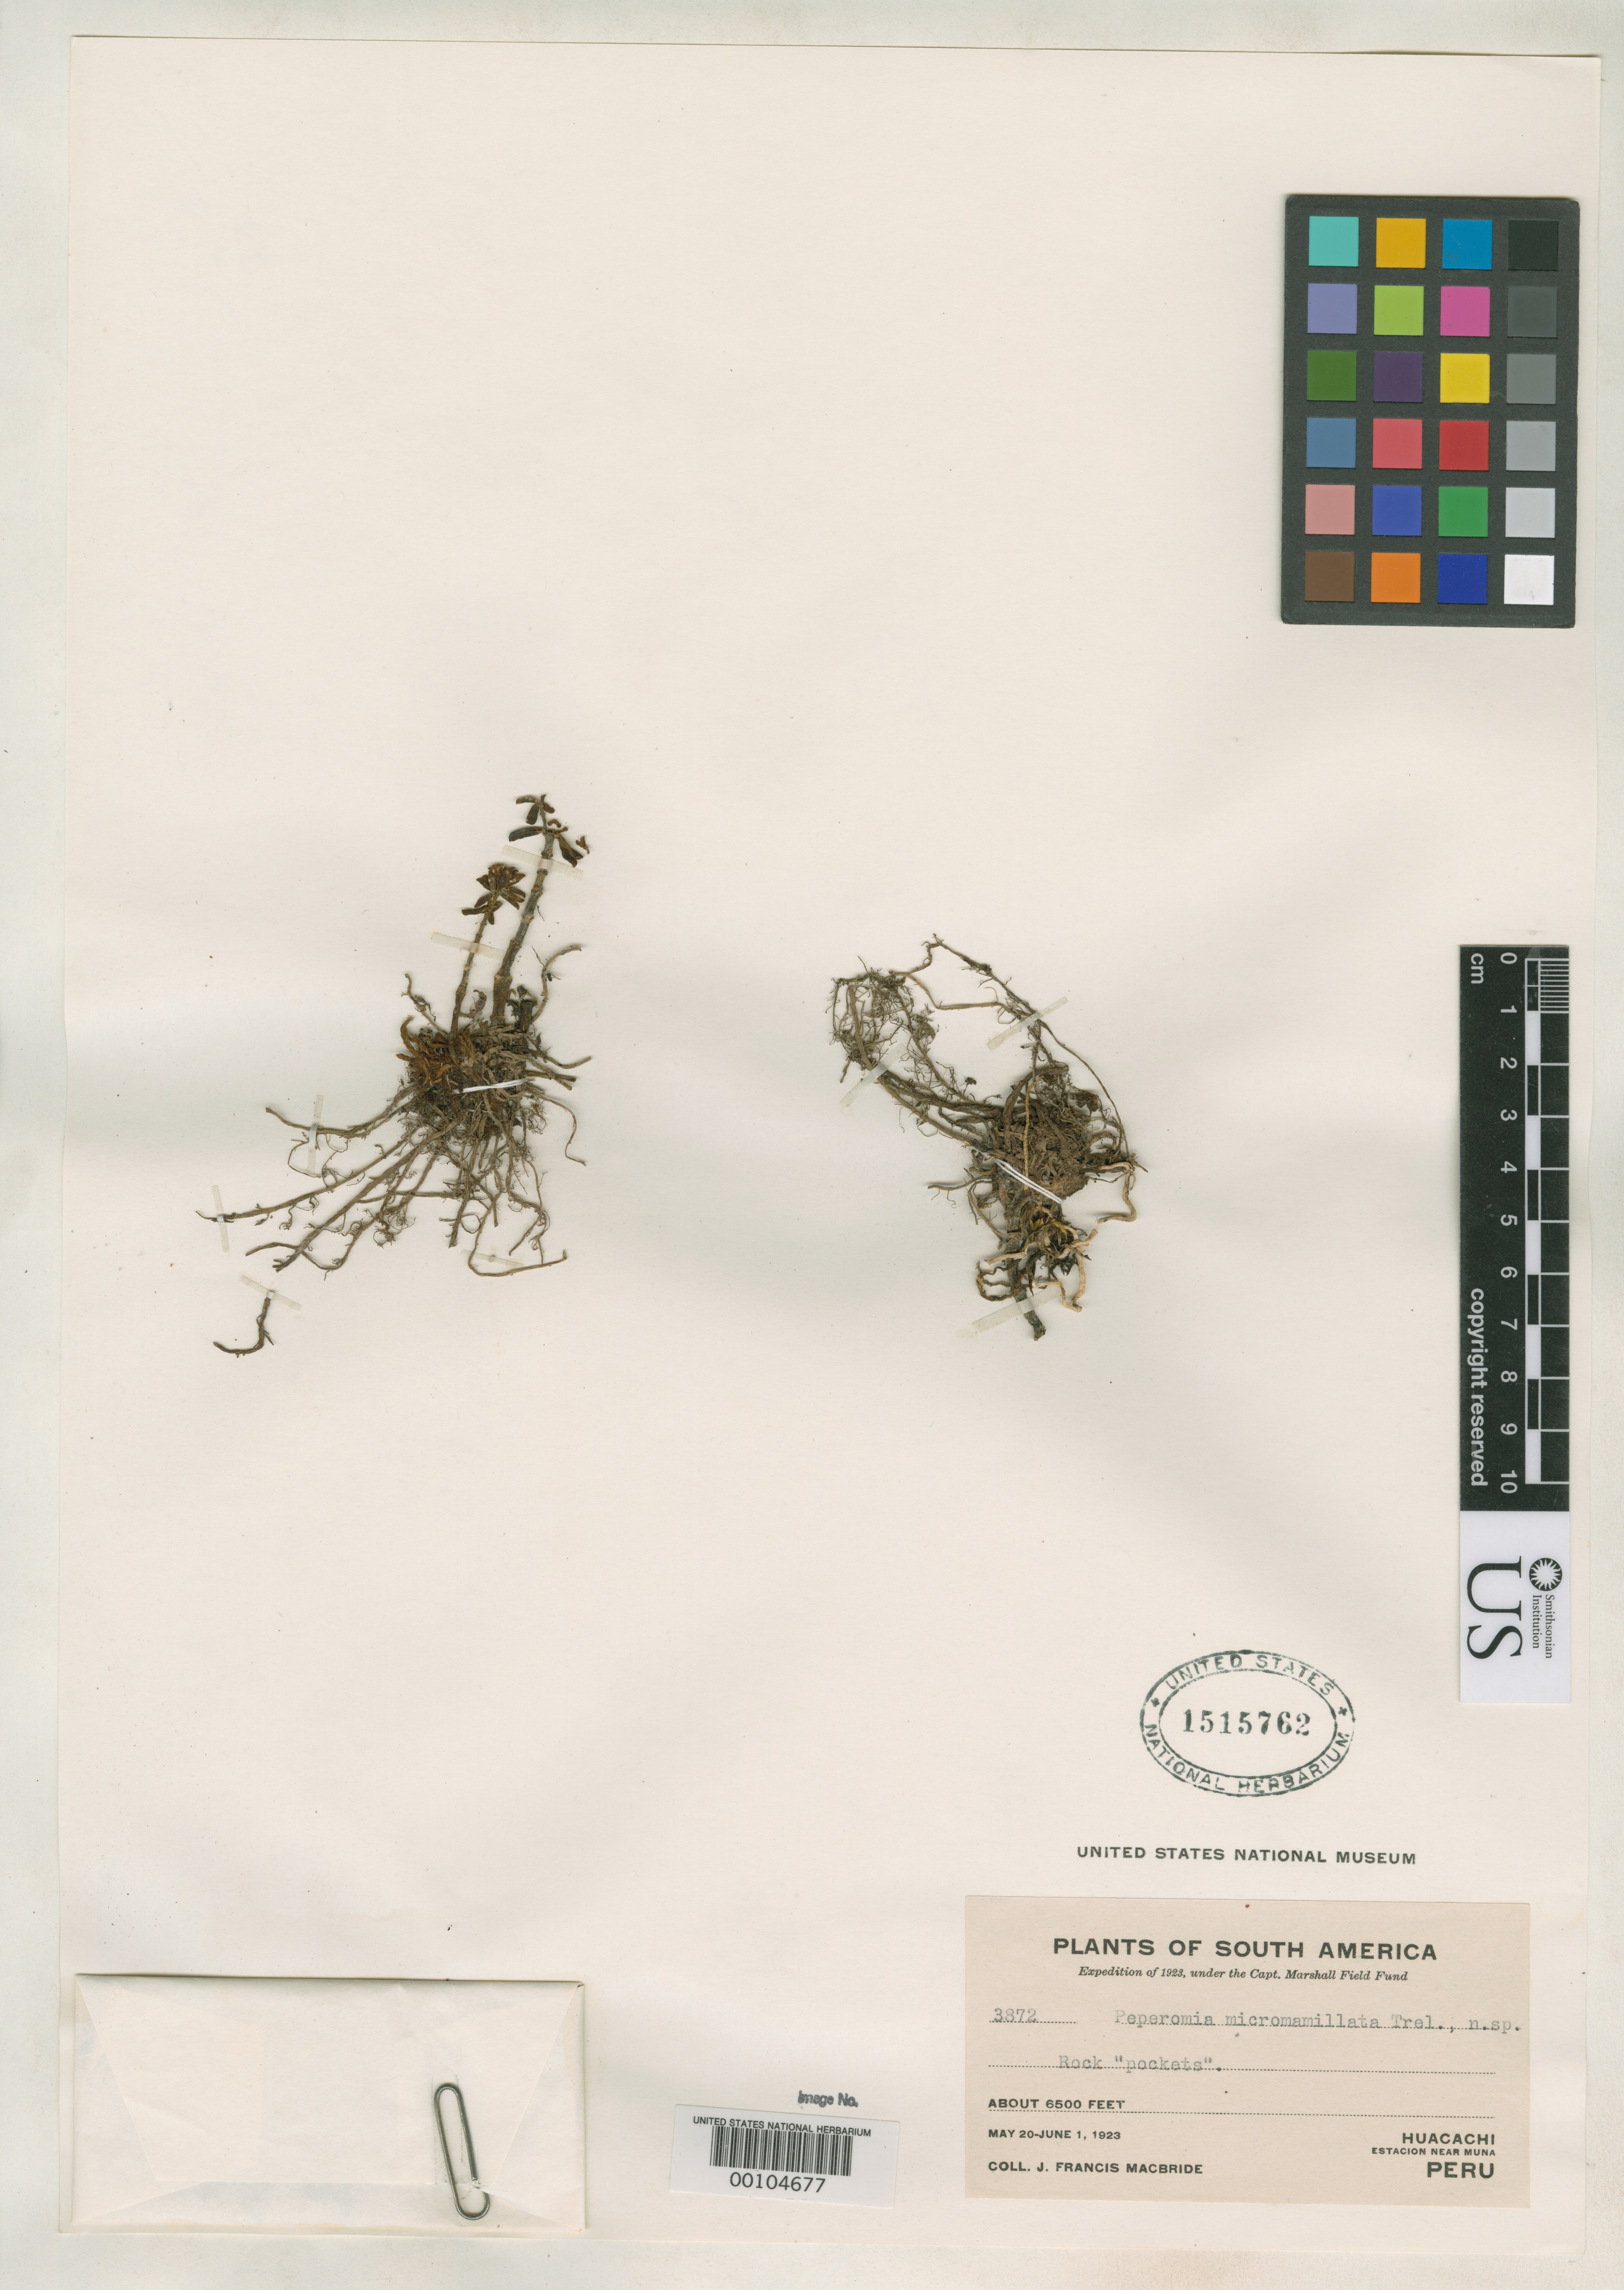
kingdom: Plantae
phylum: Tracheophyta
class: Magnoliopsida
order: Piperales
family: Piperaceae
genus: Peperomia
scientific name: Peperomia micromamillata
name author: Trel. in J.F. Macbr.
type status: Isotype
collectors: J. F. Macbride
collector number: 3872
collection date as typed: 20 May 1923 to 01 Jun 1923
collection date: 1923-05-20/1923-06-01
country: Peru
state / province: Huánuco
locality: Huacachi, near Muña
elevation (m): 1950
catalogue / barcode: US 1515762